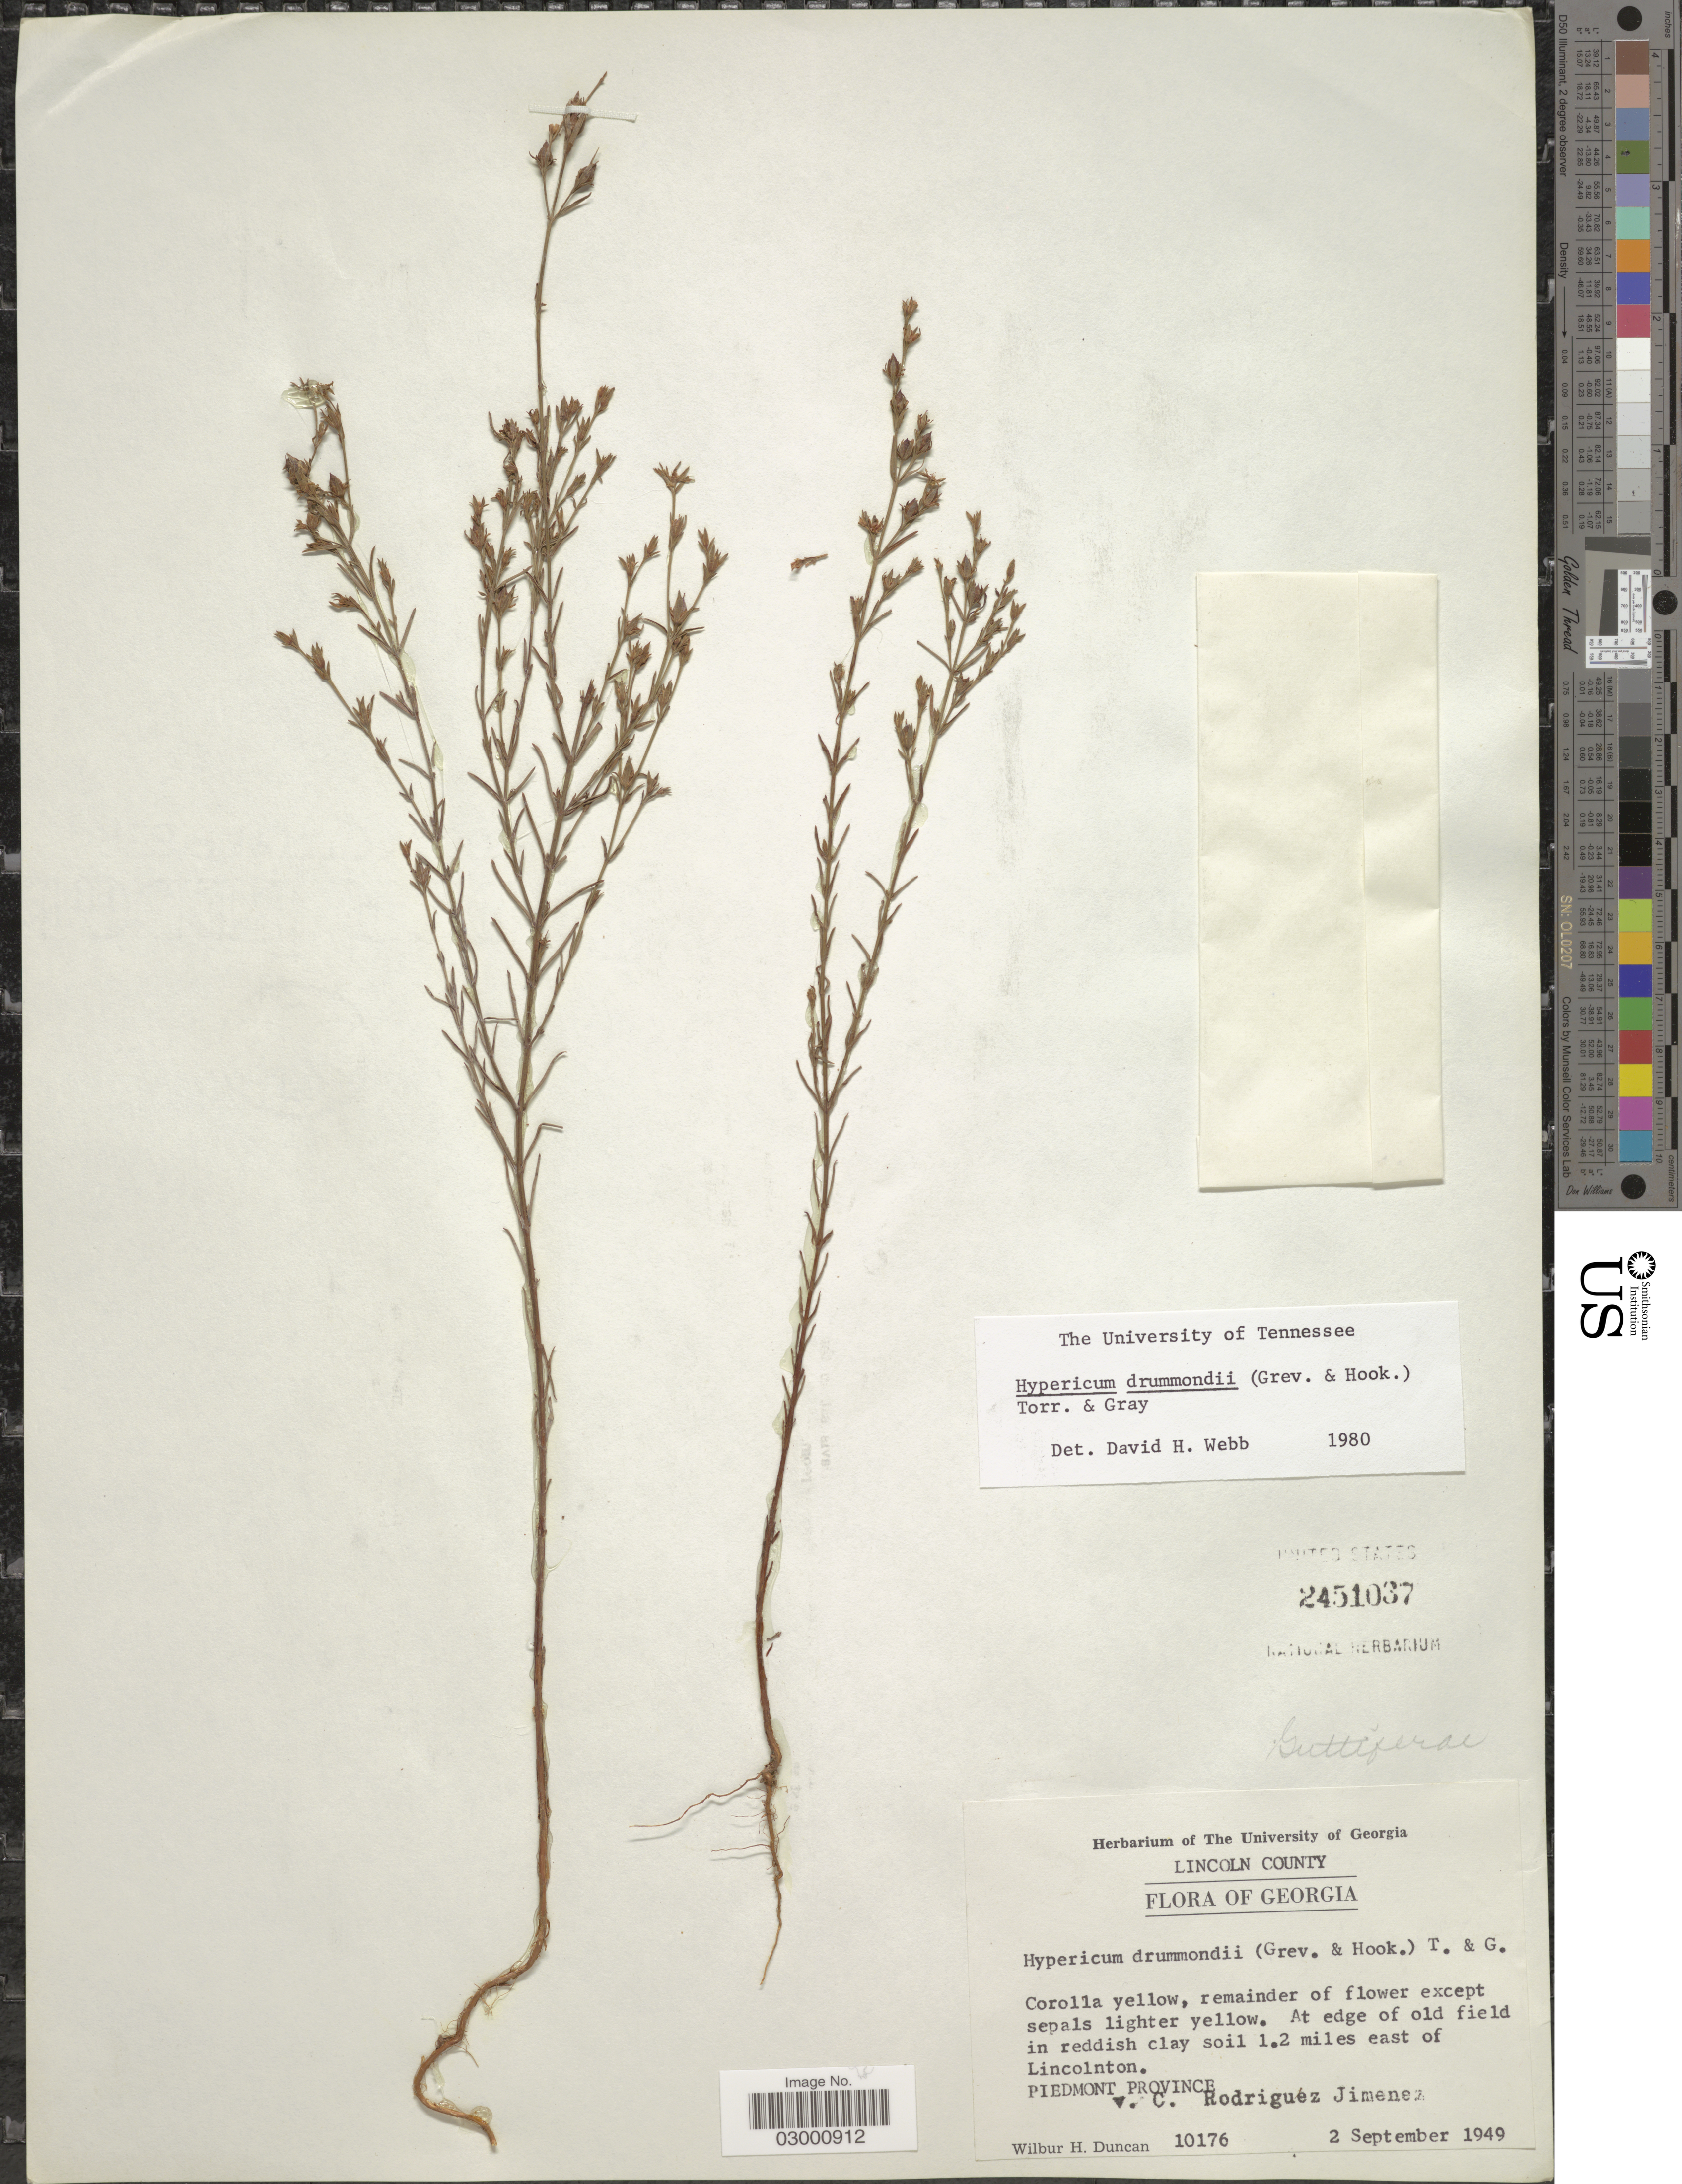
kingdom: Plantae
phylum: Tracheophyta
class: Magnoliopsida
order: Malpighiales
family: Hypericaceae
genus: Hypericum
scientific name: Hypericum drummondii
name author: (Grev. & Hook.) Torr. & A. Gray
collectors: W. H. Duncan & v. C. Rodríguez Jiménez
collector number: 10176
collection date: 1949-09-02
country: United States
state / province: Georgia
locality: Lincoln County. 1.2 miles east of Lincolnton. Piedmont Province.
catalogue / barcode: US 2451037